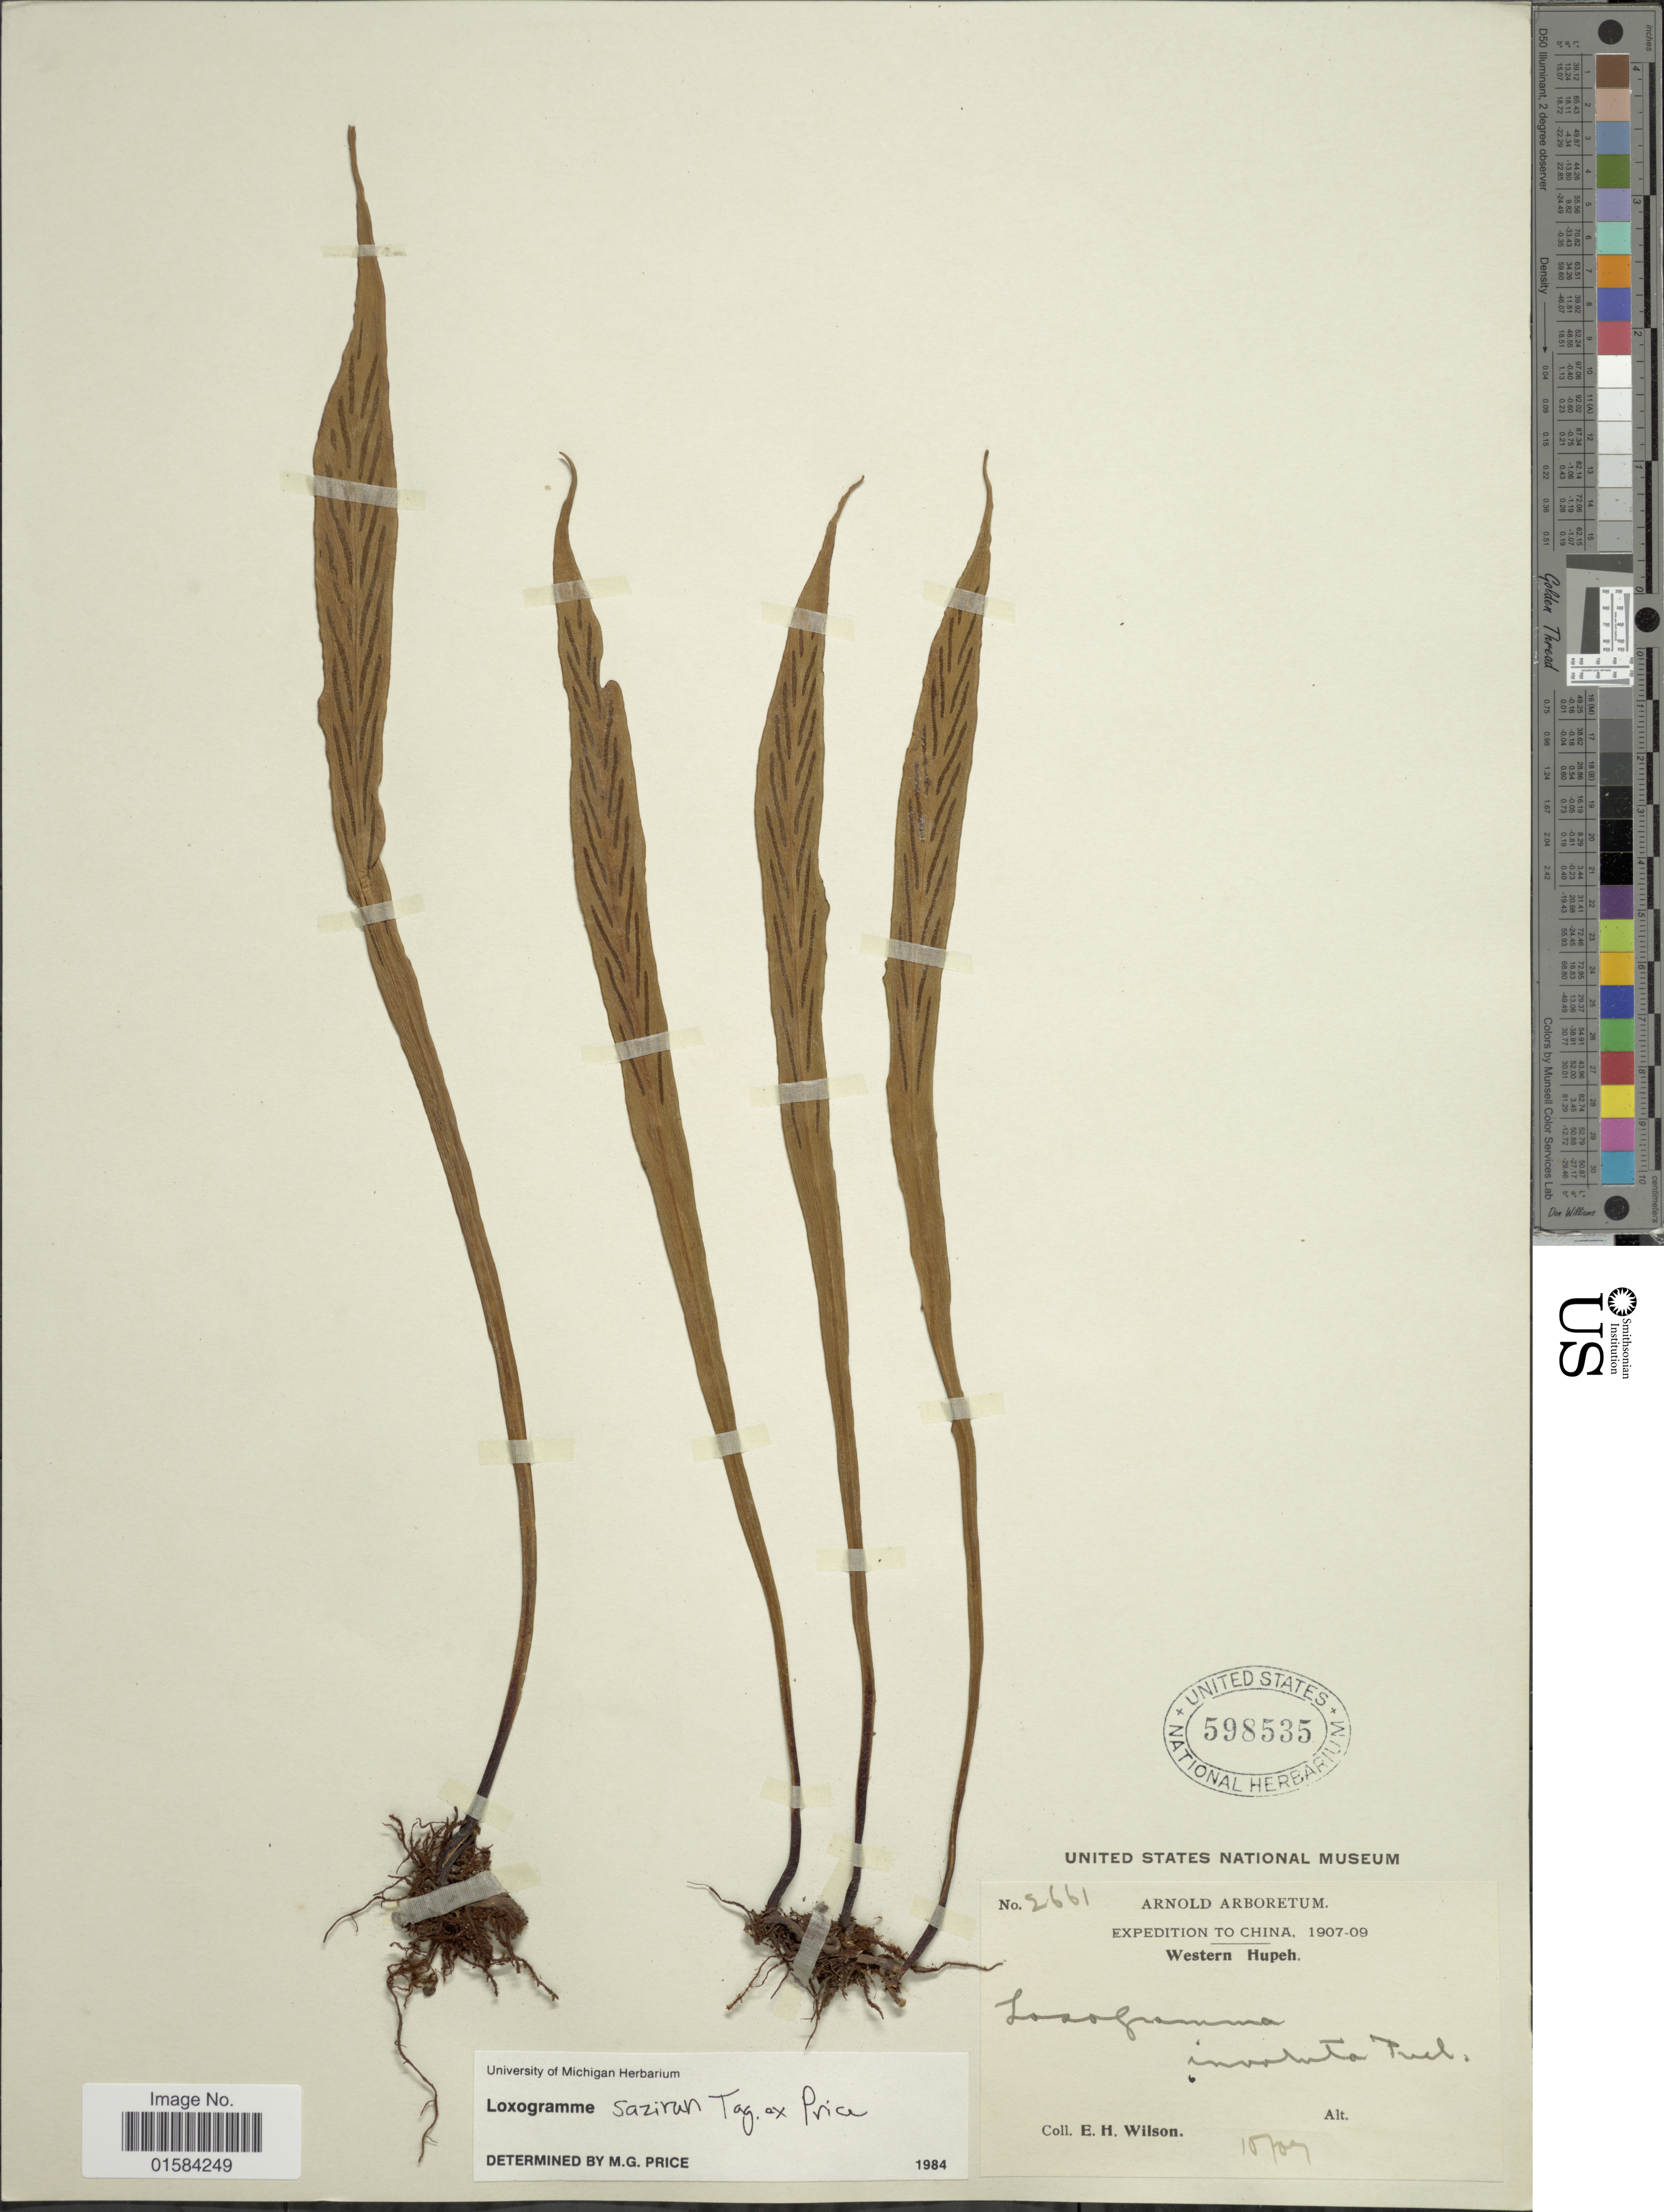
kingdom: Plantae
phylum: Tracheophyta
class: Polypodiopsida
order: Polypodiales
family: Polypodiaceae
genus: Loxogramme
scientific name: Loxogramme saziran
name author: Tagawa ex M.G. Price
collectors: E. Wilson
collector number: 2661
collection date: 1907-04-01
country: China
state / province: Hubei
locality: Western Hupeh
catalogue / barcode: US 598535